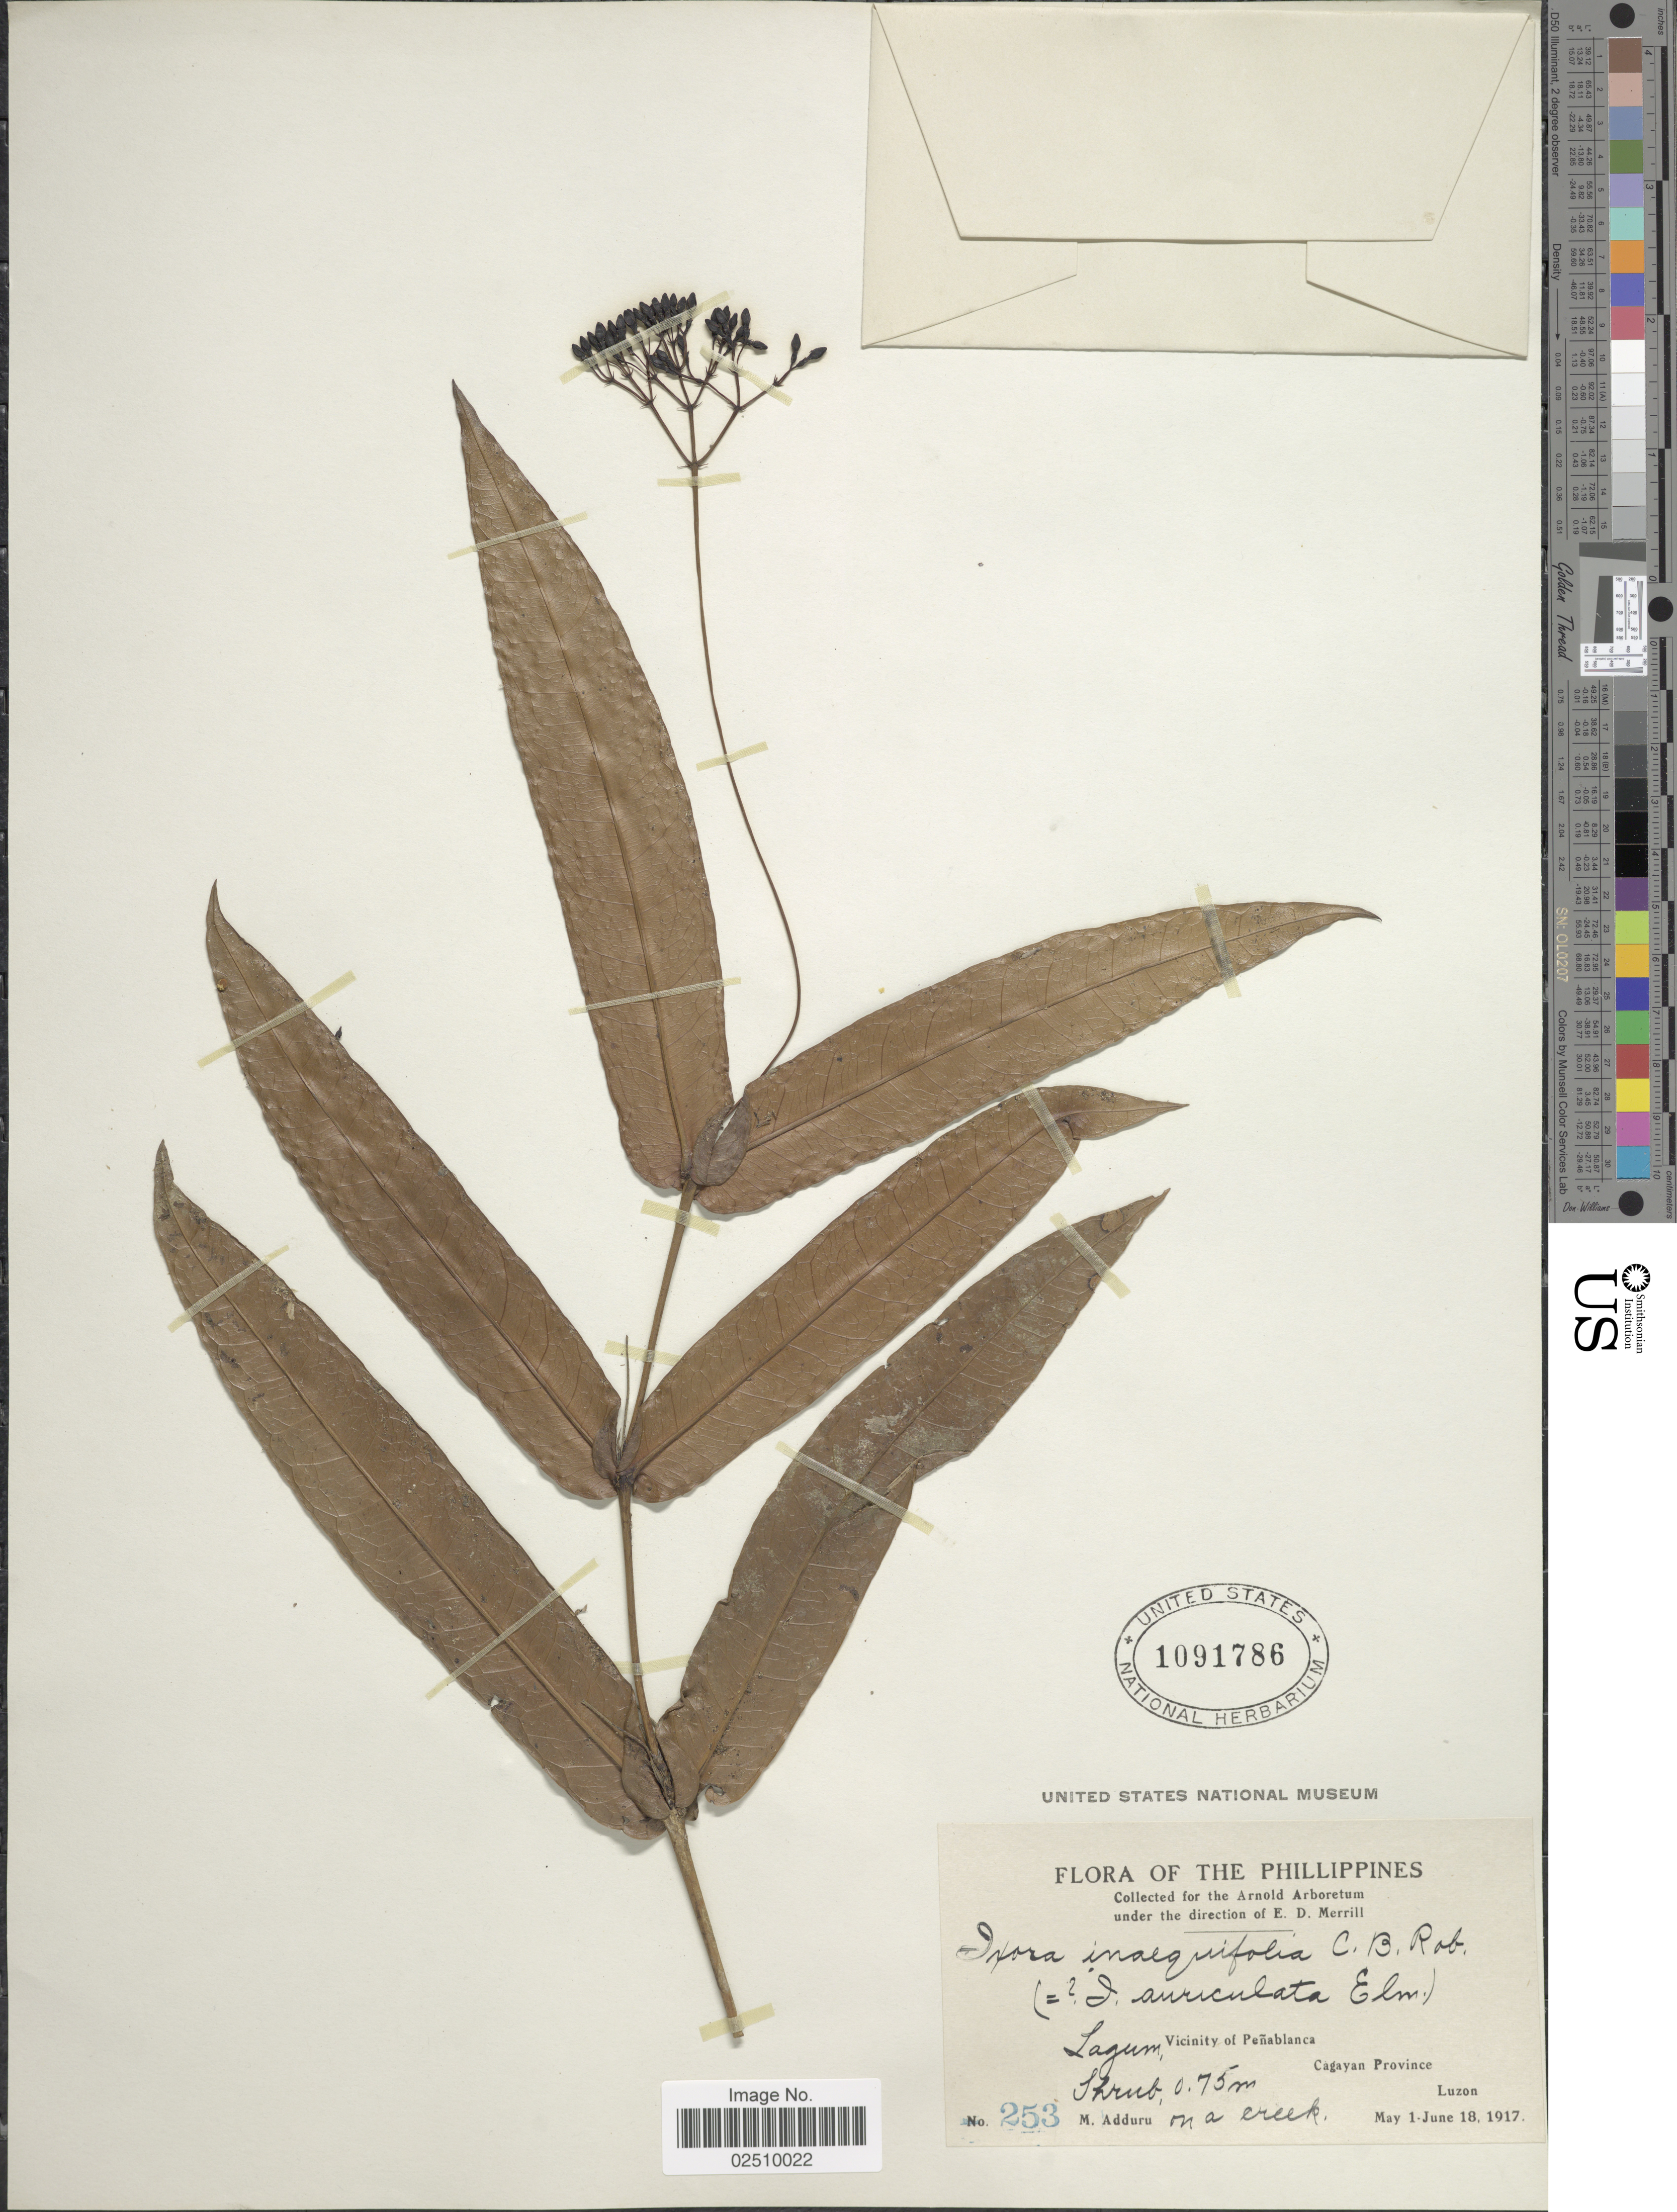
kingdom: Plantae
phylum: Tracheophyta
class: Magnoliopsida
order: Gentianales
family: Rubiaceae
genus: Ixora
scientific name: Ixora inaequifolia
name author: C.B. Rob.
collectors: M. Adduru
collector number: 253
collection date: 1917-05-01/1917-06-18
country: Philippines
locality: Lagum, Vicinity of Penablanca, Cagayan Province, Luzon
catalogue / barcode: US 1091786